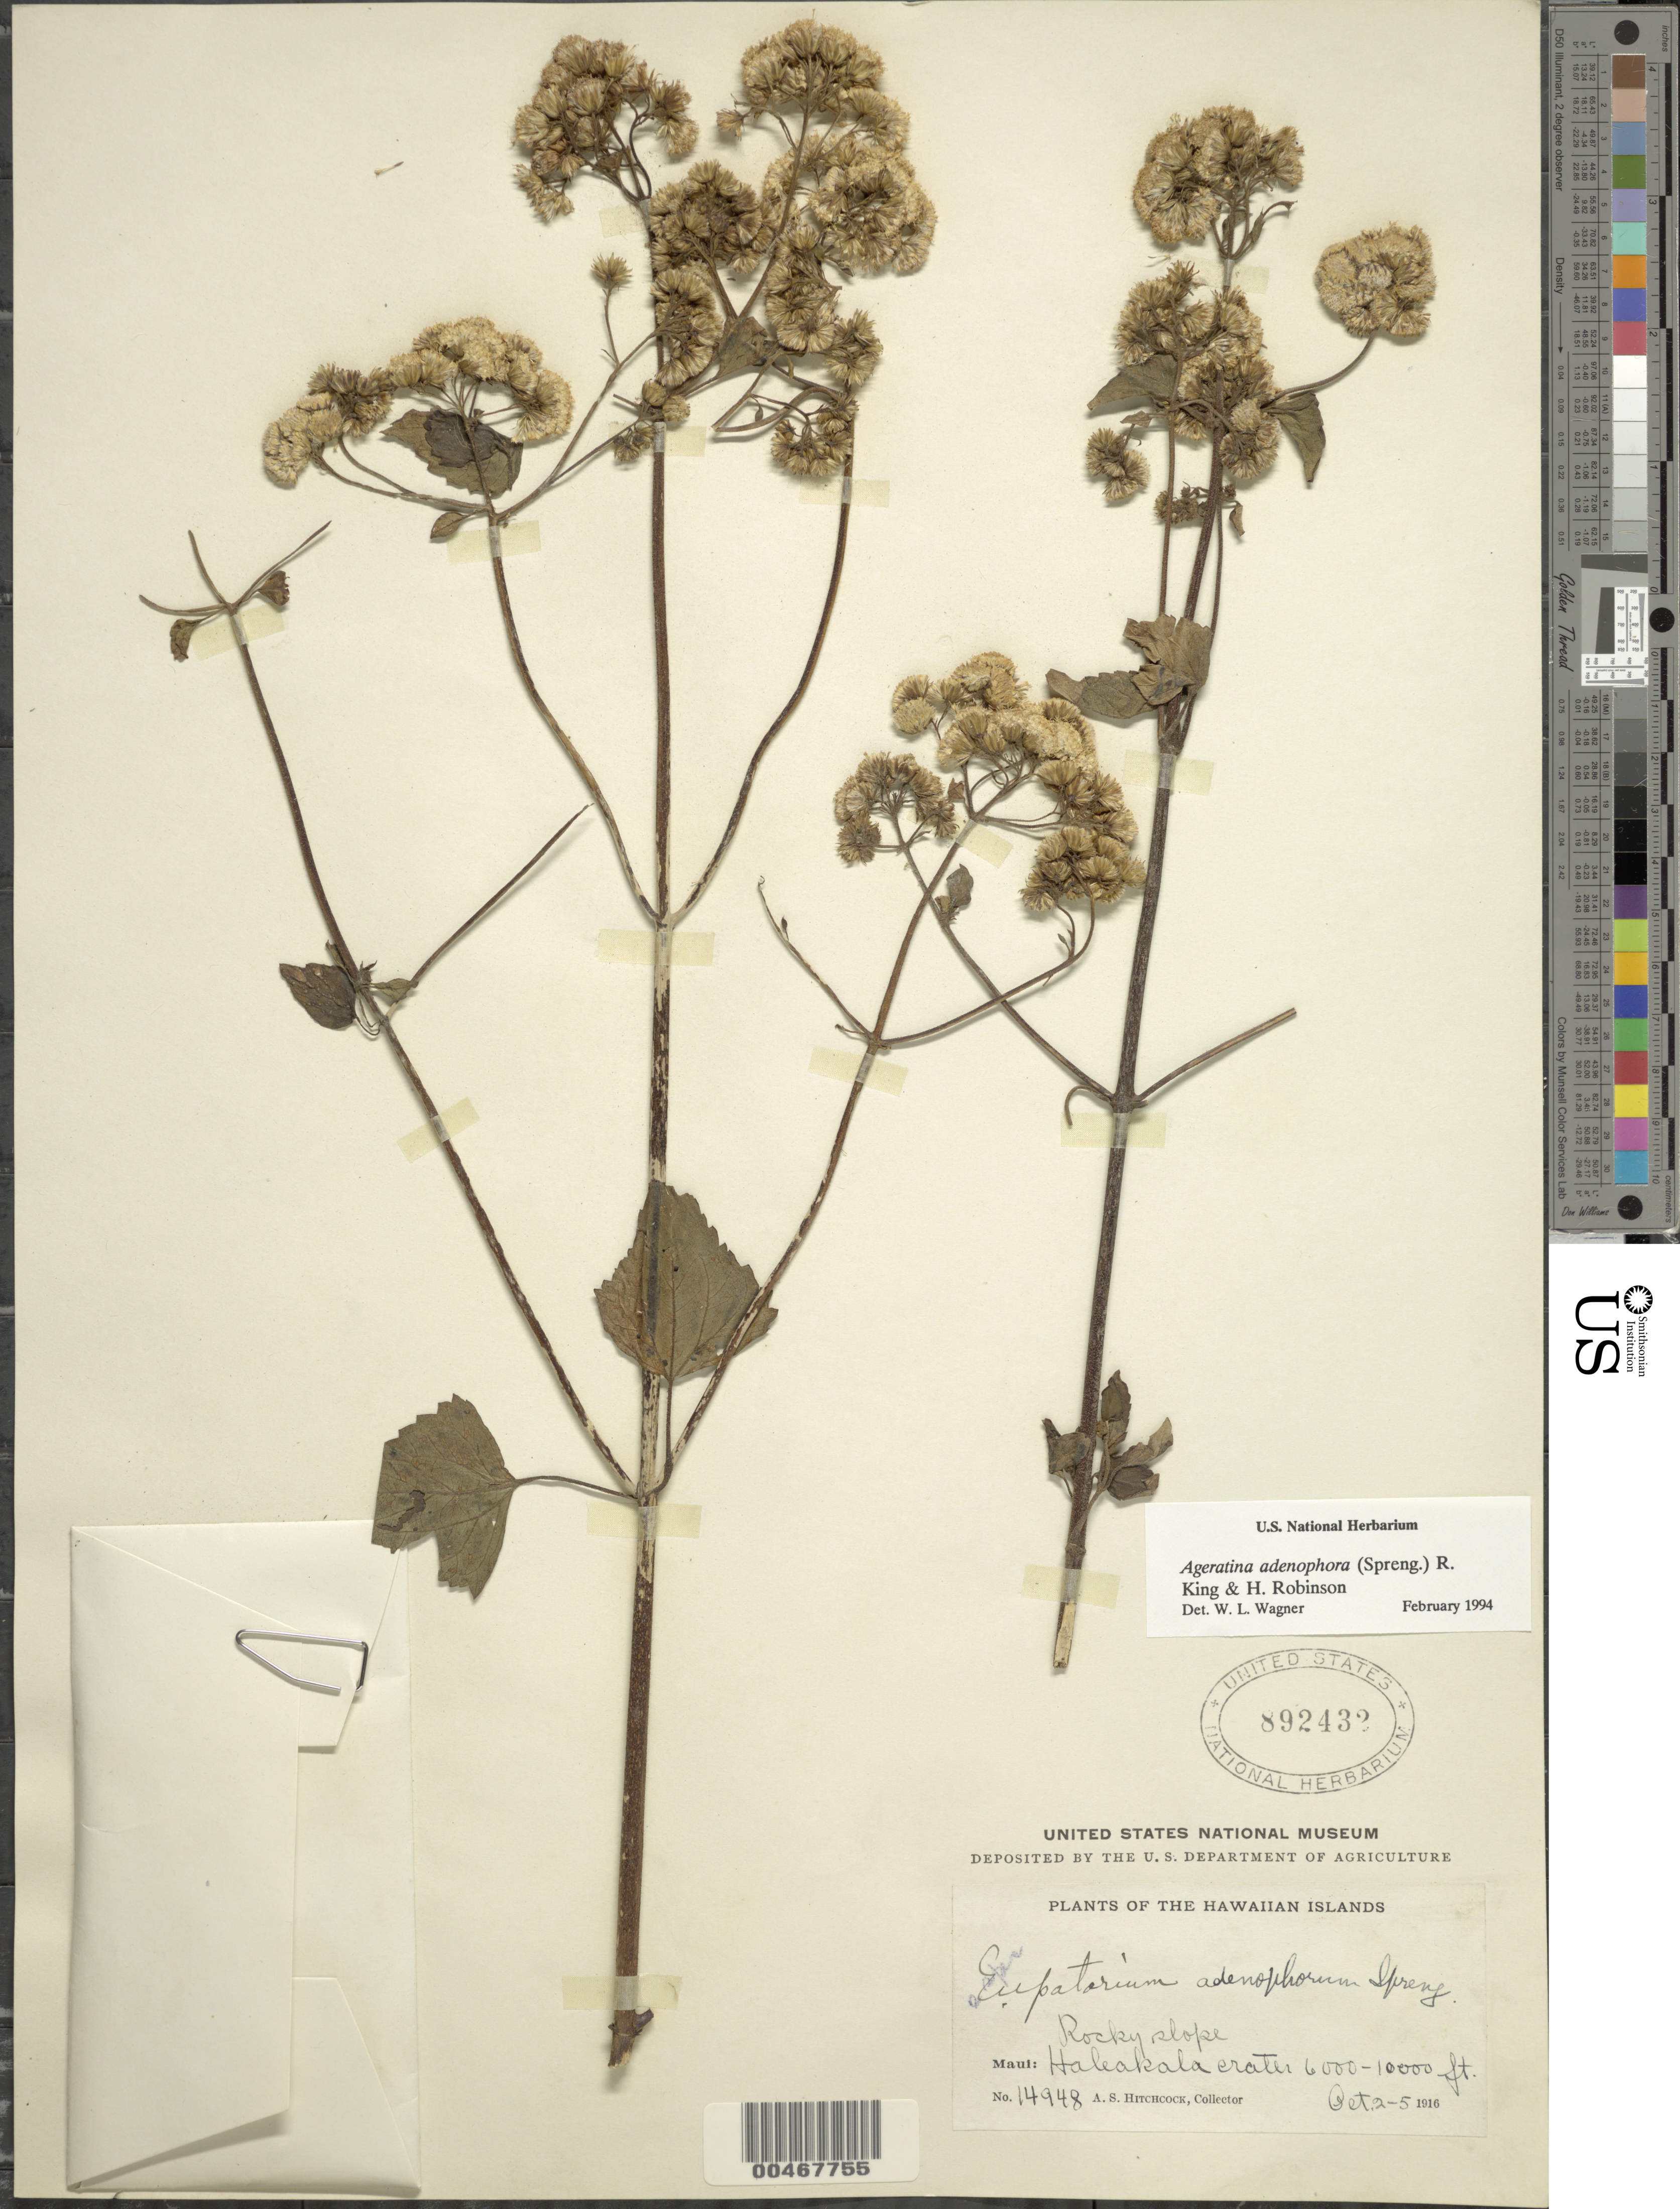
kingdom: Plantae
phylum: Tracheophyta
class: Magnoliopsida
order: Asterales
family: Asteraceae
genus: Ageratina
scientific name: Ageratina adenophora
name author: (Spreng.) R.M. King & H. Rob.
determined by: Wagner, W. L., (BOT), Smithsonian Institution - National Museum of Natural History (UNITED STATES)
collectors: A. S. Hitchcock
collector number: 14948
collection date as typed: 2 Oct 1916 to 5 Oct 1916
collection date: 1916-10-02/1916-10-05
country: United States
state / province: Hawaii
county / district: Maui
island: Maui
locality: Haleakala crater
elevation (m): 1829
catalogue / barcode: US 892432